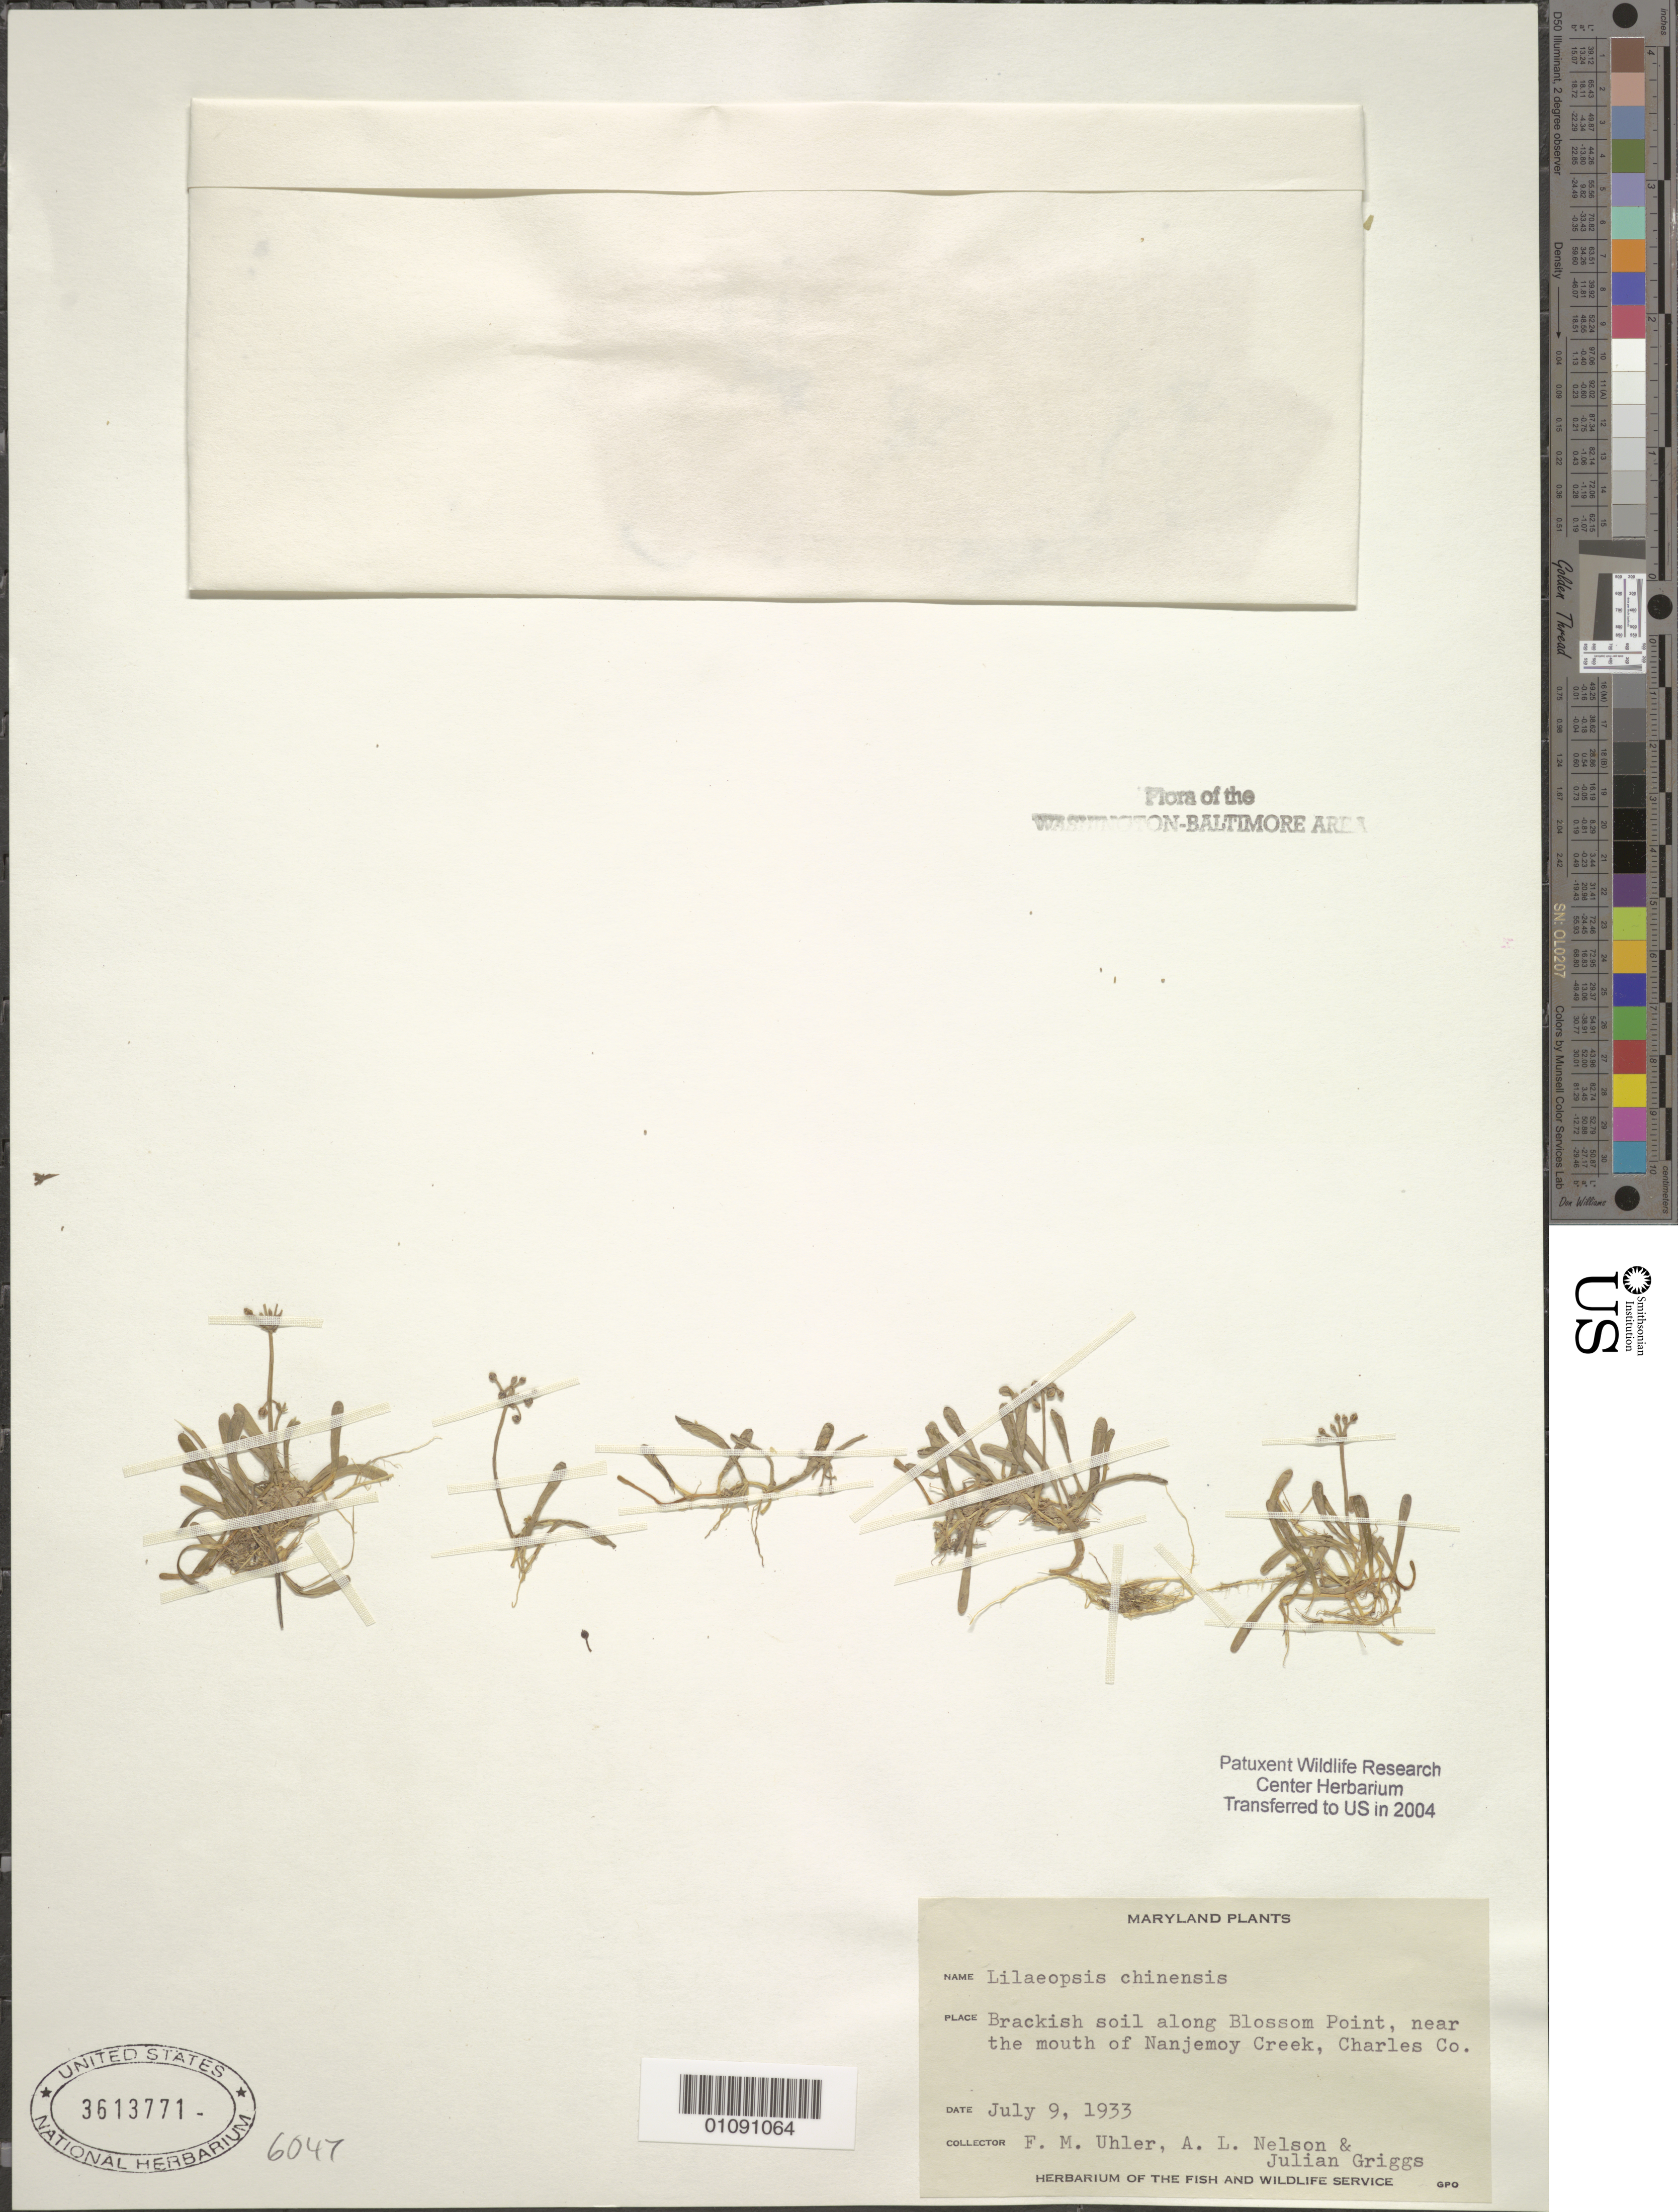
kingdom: Plantae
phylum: Tracheophyta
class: Magnoliopsida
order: Apiales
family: Apiaceae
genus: Lilaeopsis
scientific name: Lilaeopsis chinensis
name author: (L.) Kuntze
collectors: F. M. Uhler, A. L. Nelson & J. Griggs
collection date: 1933-07-09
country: United States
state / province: Maryland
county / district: Charles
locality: Blossom Point, near the mouth of Nanjemoy Creek.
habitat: Brackish soil.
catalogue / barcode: US 3613771